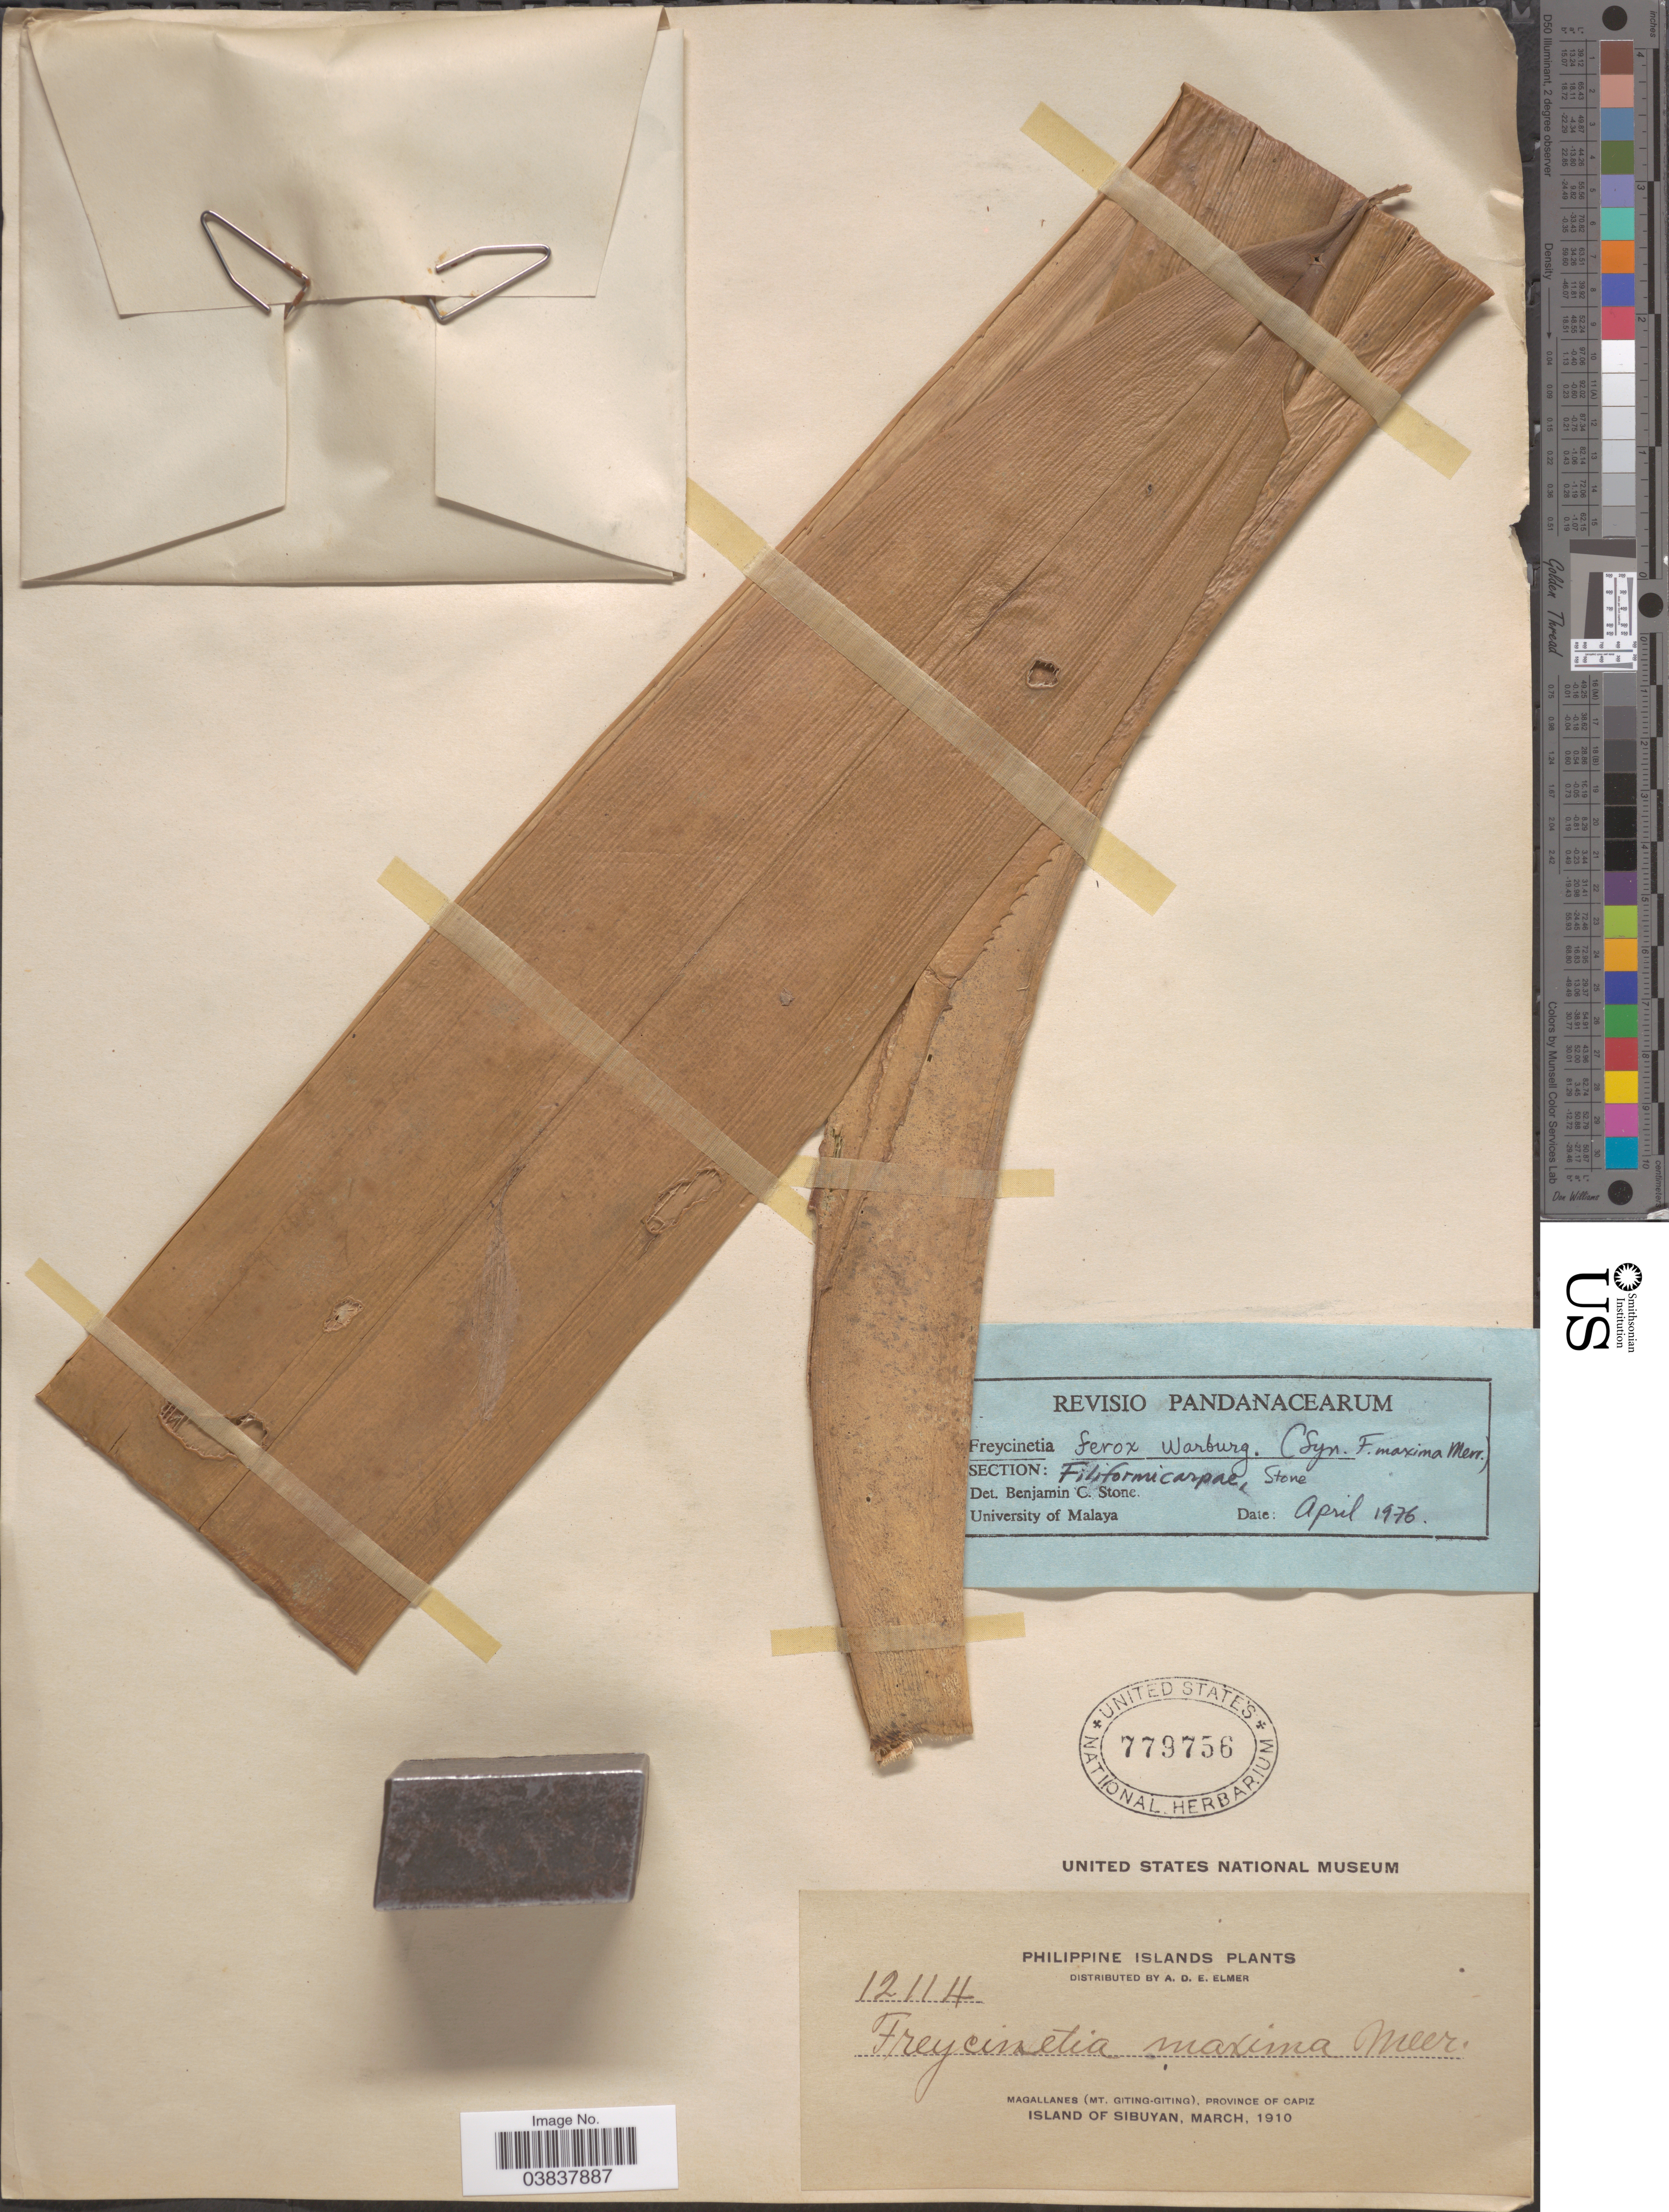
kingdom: Plantae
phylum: Tracheophyta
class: Liliopsida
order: Pandanales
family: Pandanaceae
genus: Freycinetia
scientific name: Freycinetia formosana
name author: Hemsl.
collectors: A. D. E. Elmer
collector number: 12114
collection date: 1910-03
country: Philippines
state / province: Western Visayas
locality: Magallanes (Mt. Giting-Giting), Province of Capiz, Island of Sibuyan.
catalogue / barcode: US 779756